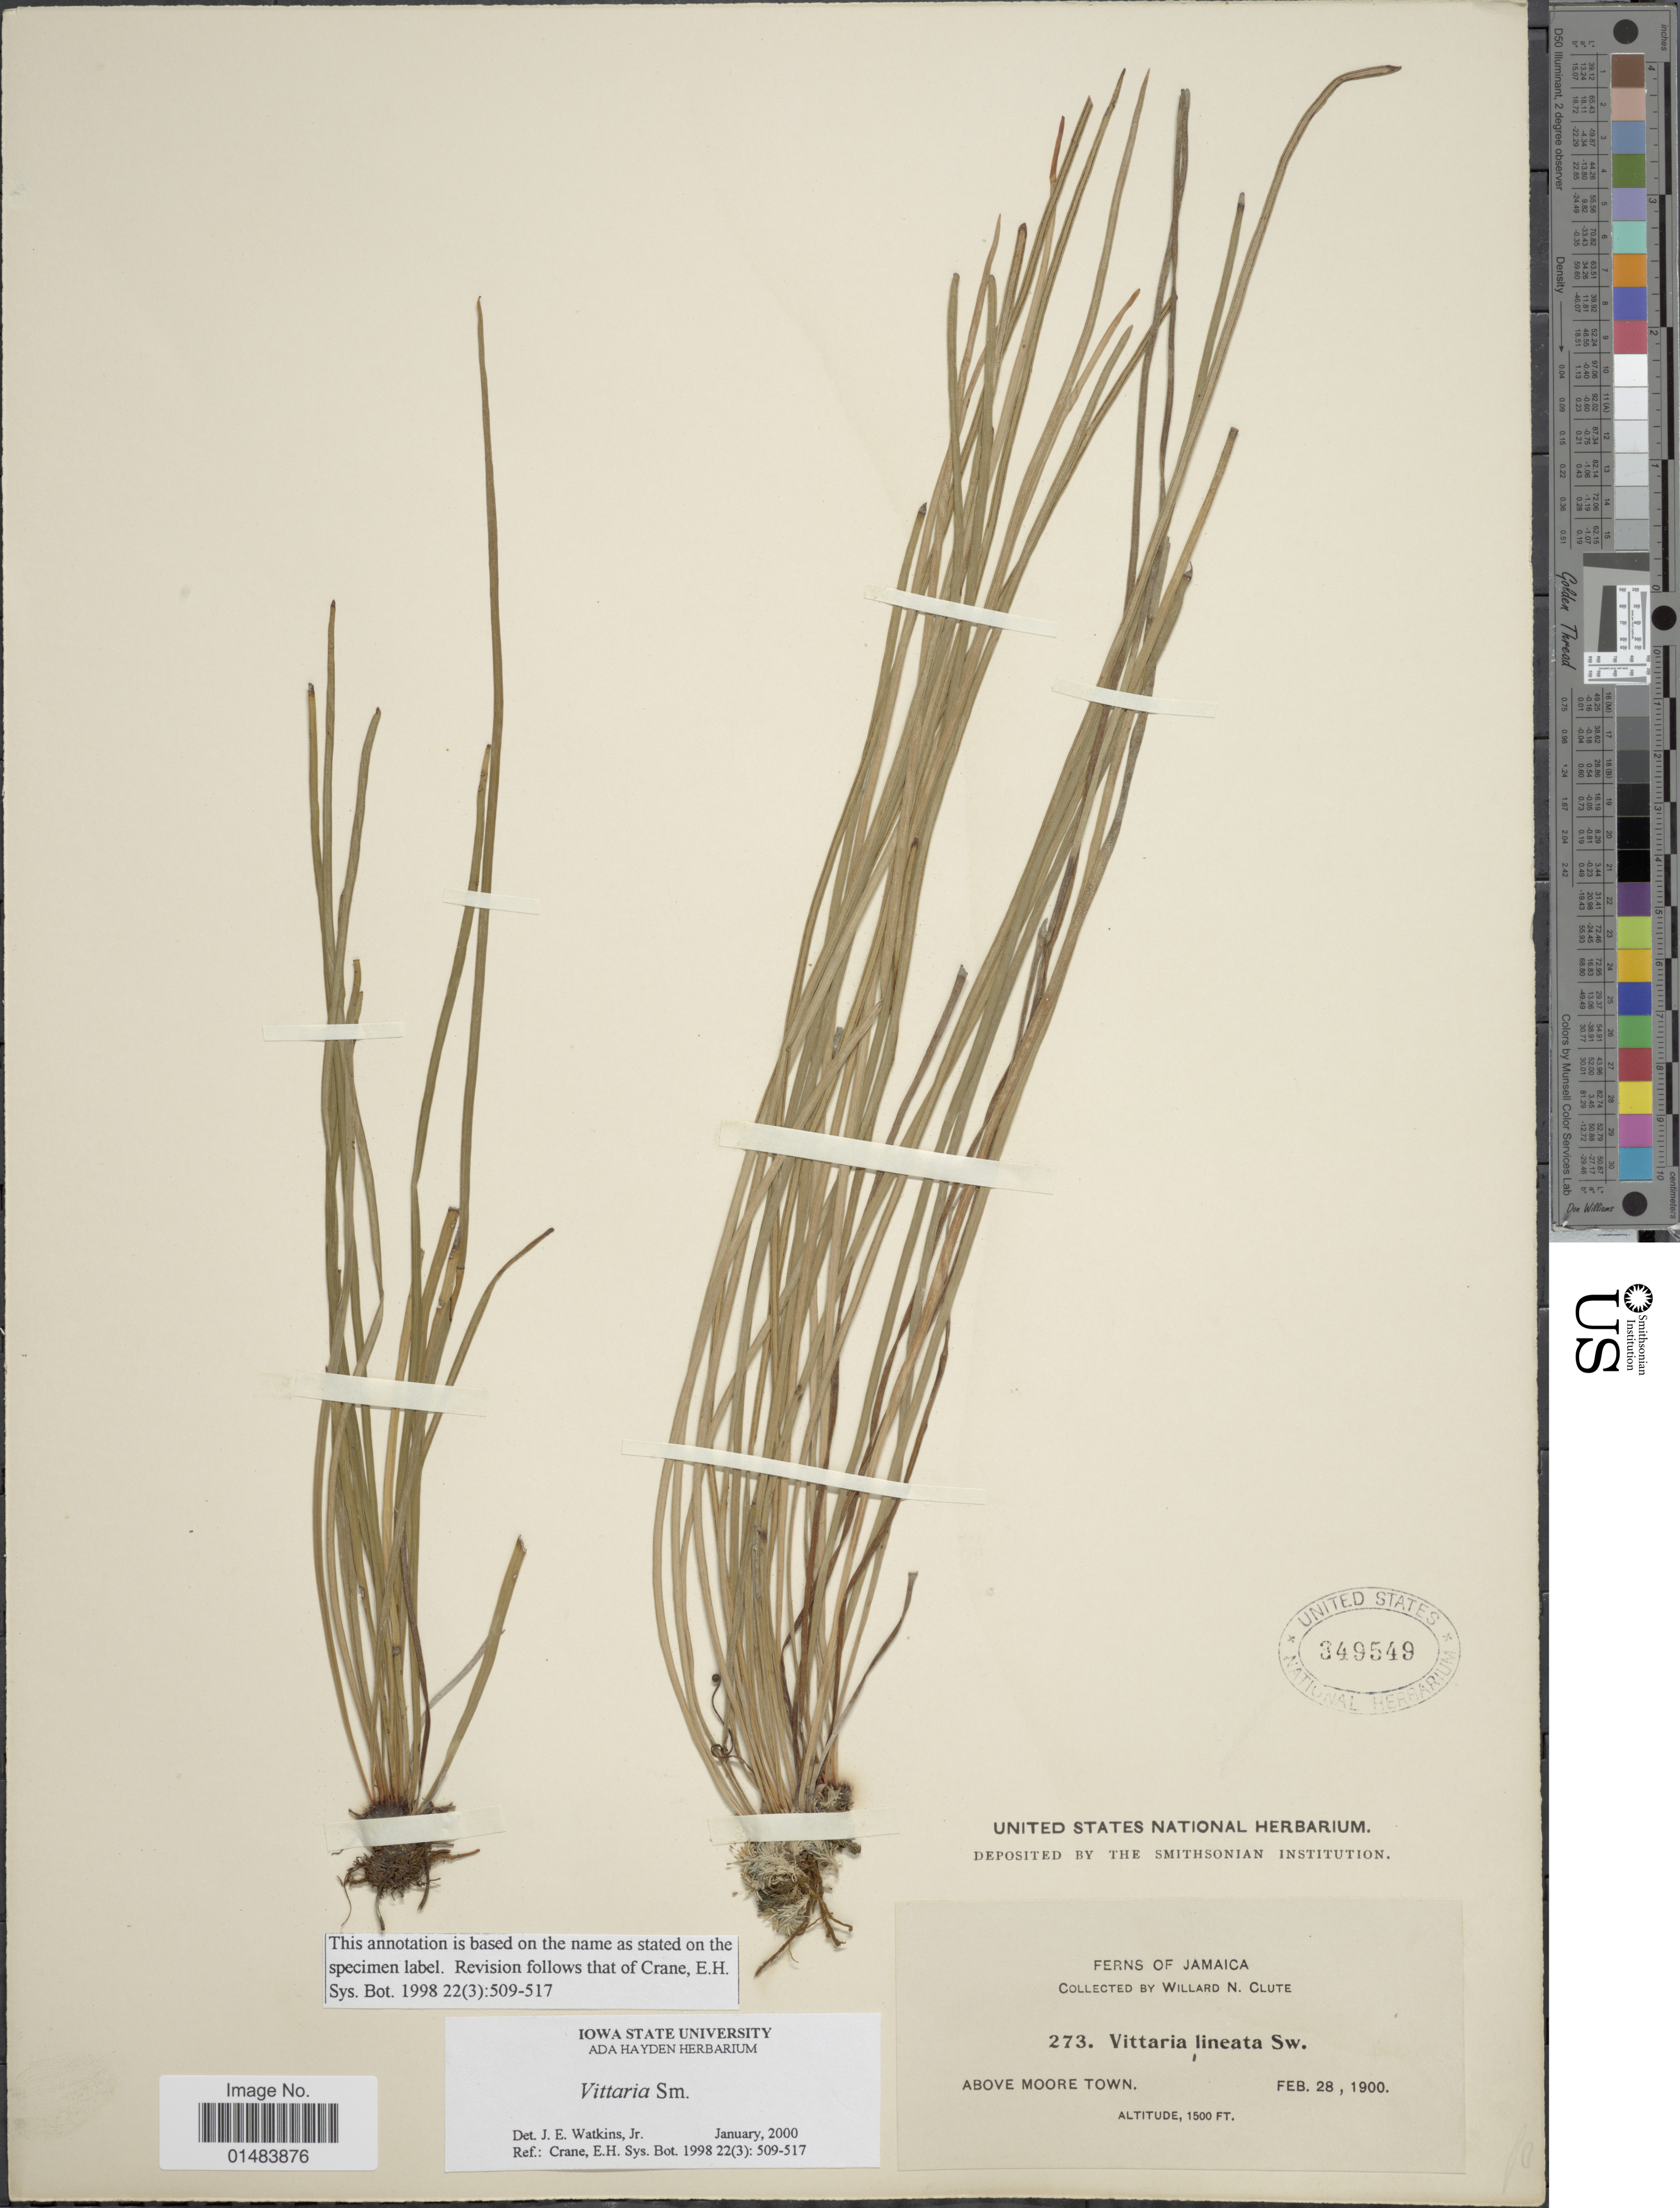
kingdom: Plantae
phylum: Tracheophyta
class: Polypodiopsida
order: Polypodiales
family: Pteridaceae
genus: Vittaria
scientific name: Vittaria lineata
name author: (L.) Sm.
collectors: W. N. Clute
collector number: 273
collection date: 1900-02-28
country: Jamaica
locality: Jamaica, above Moore Town.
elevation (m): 457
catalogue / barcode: US 349549